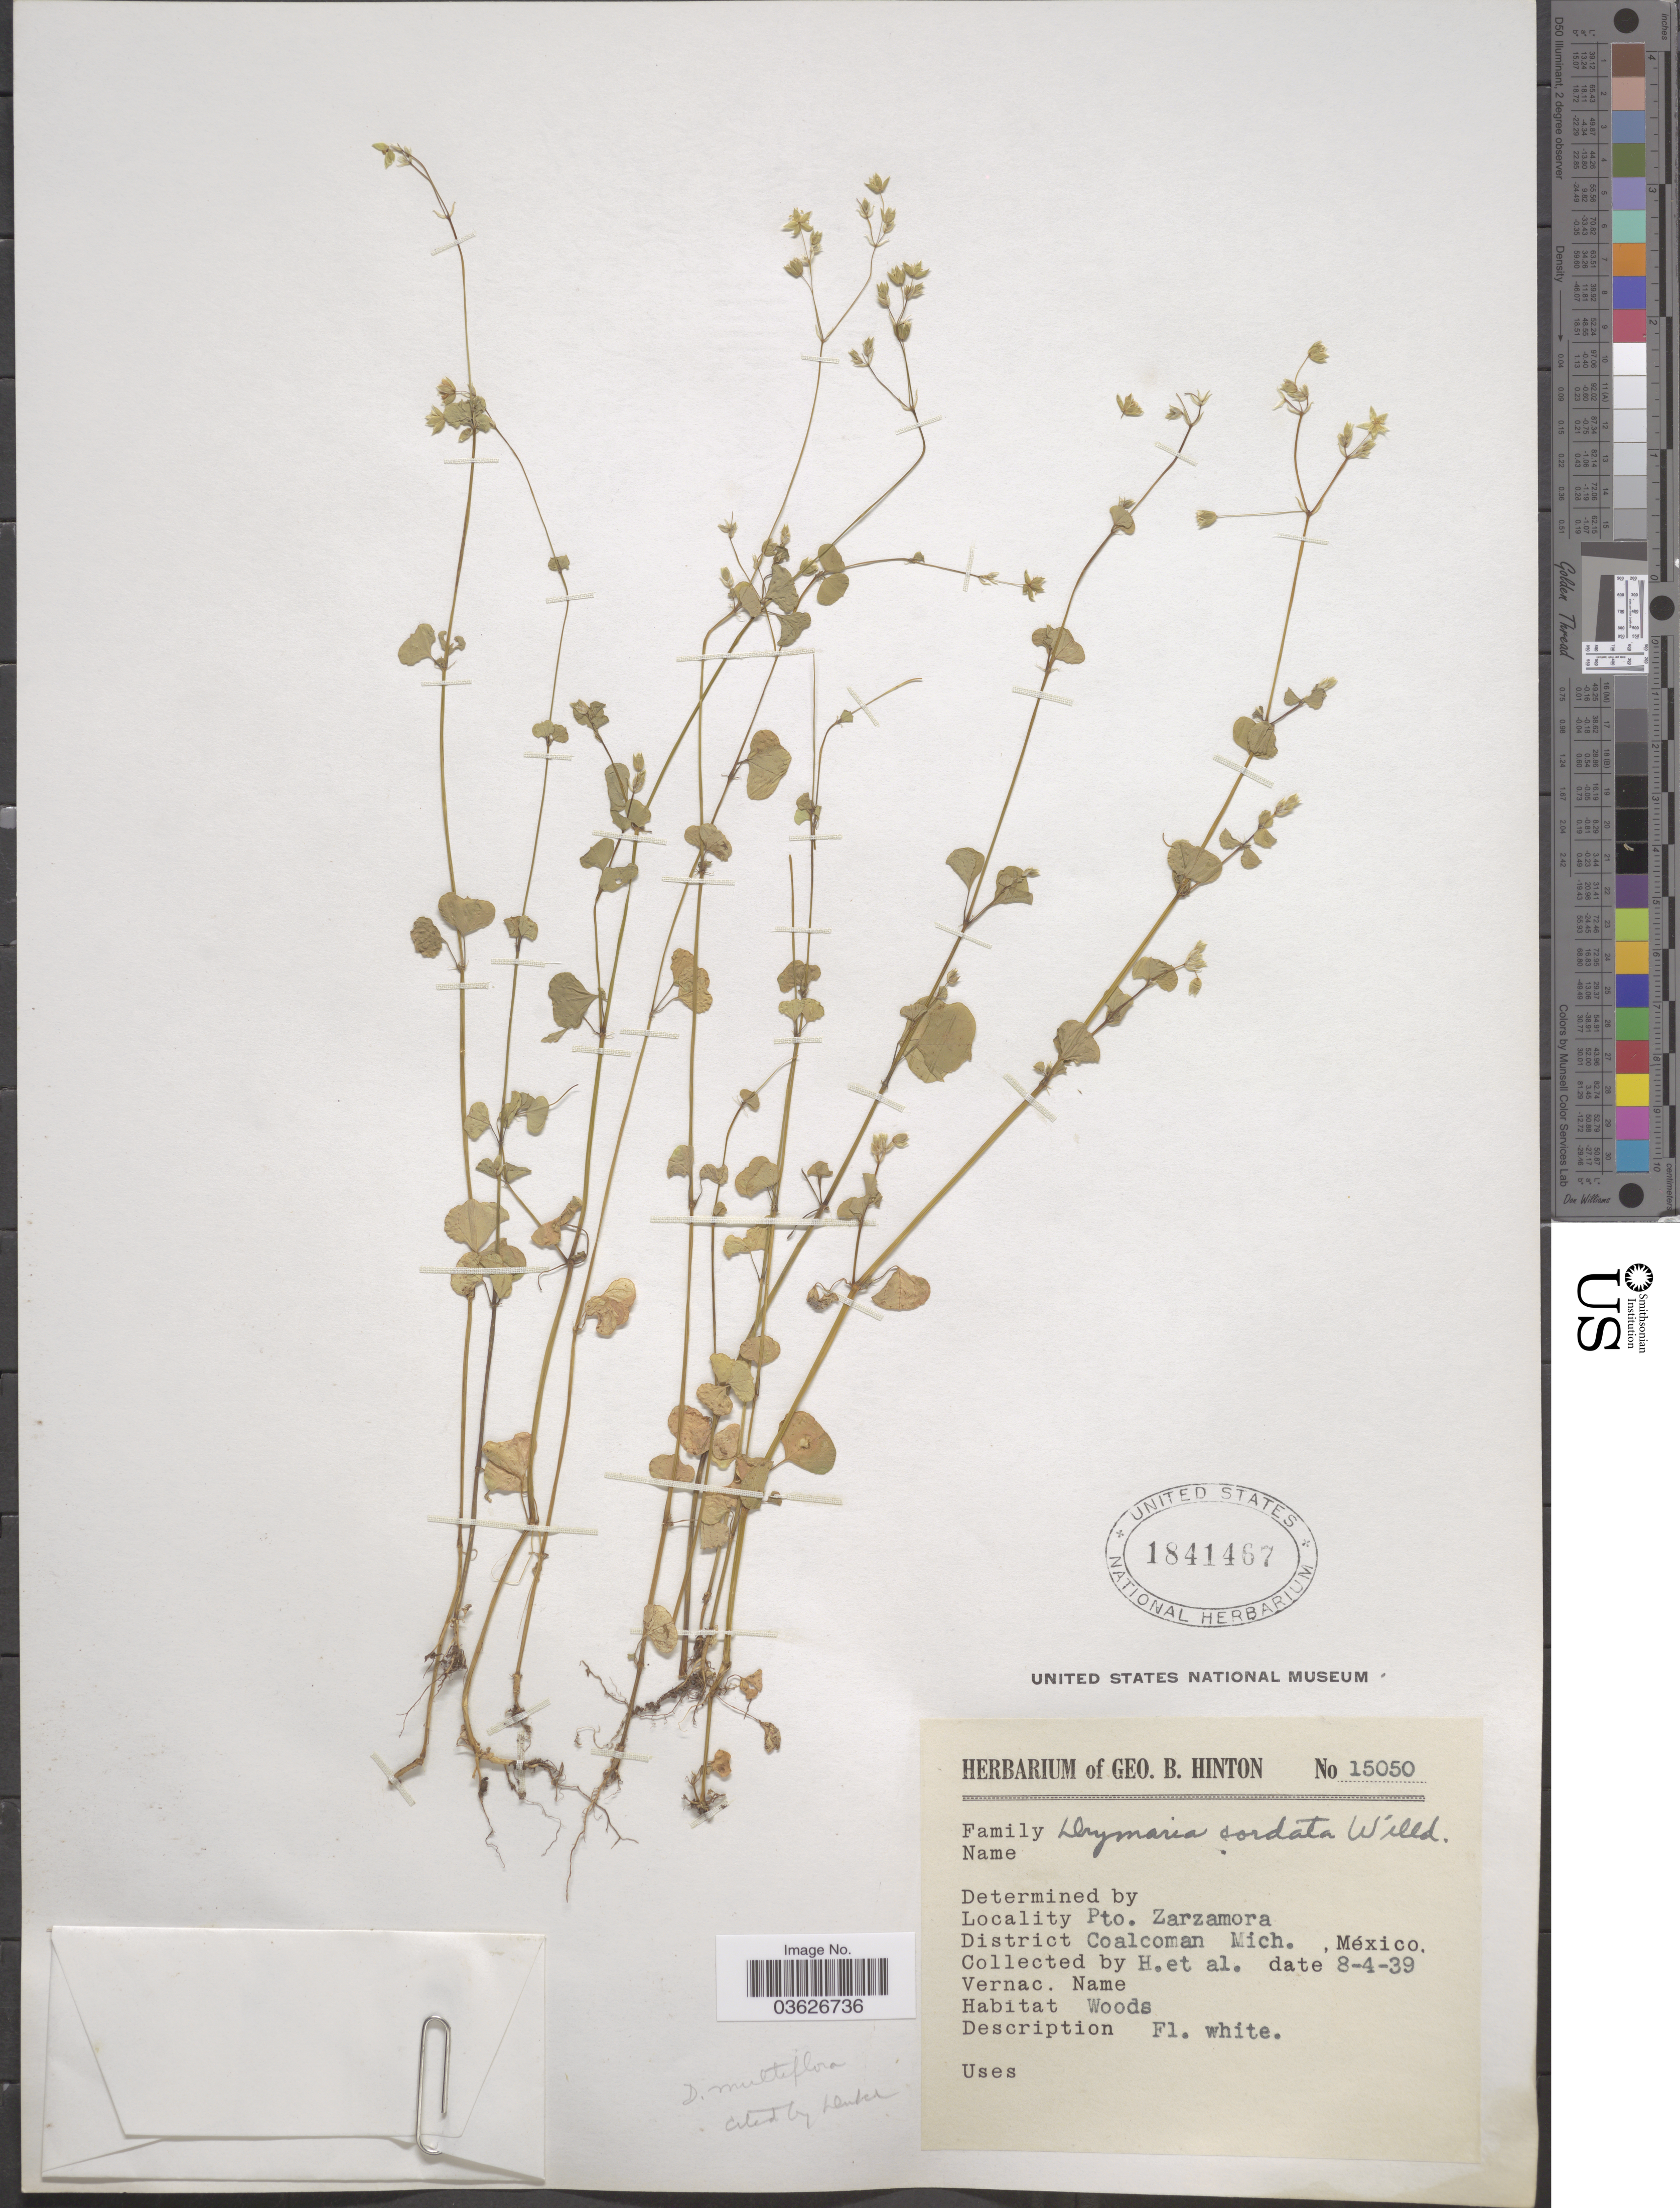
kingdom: Plantae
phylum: Tracheophyta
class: Magnoliopsida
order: Caryophyllales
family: Caryophyllaceae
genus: Drymaria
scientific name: Drymaria multiflora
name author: Brandegee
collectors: G. B. Hinton & et al.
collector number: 15050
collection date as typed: Transcribed d/m/y: 4/8/39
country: Mexico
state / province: Michoacán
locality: Pto. Zarzamora. District Coalcoman.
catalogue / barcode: US 1841467